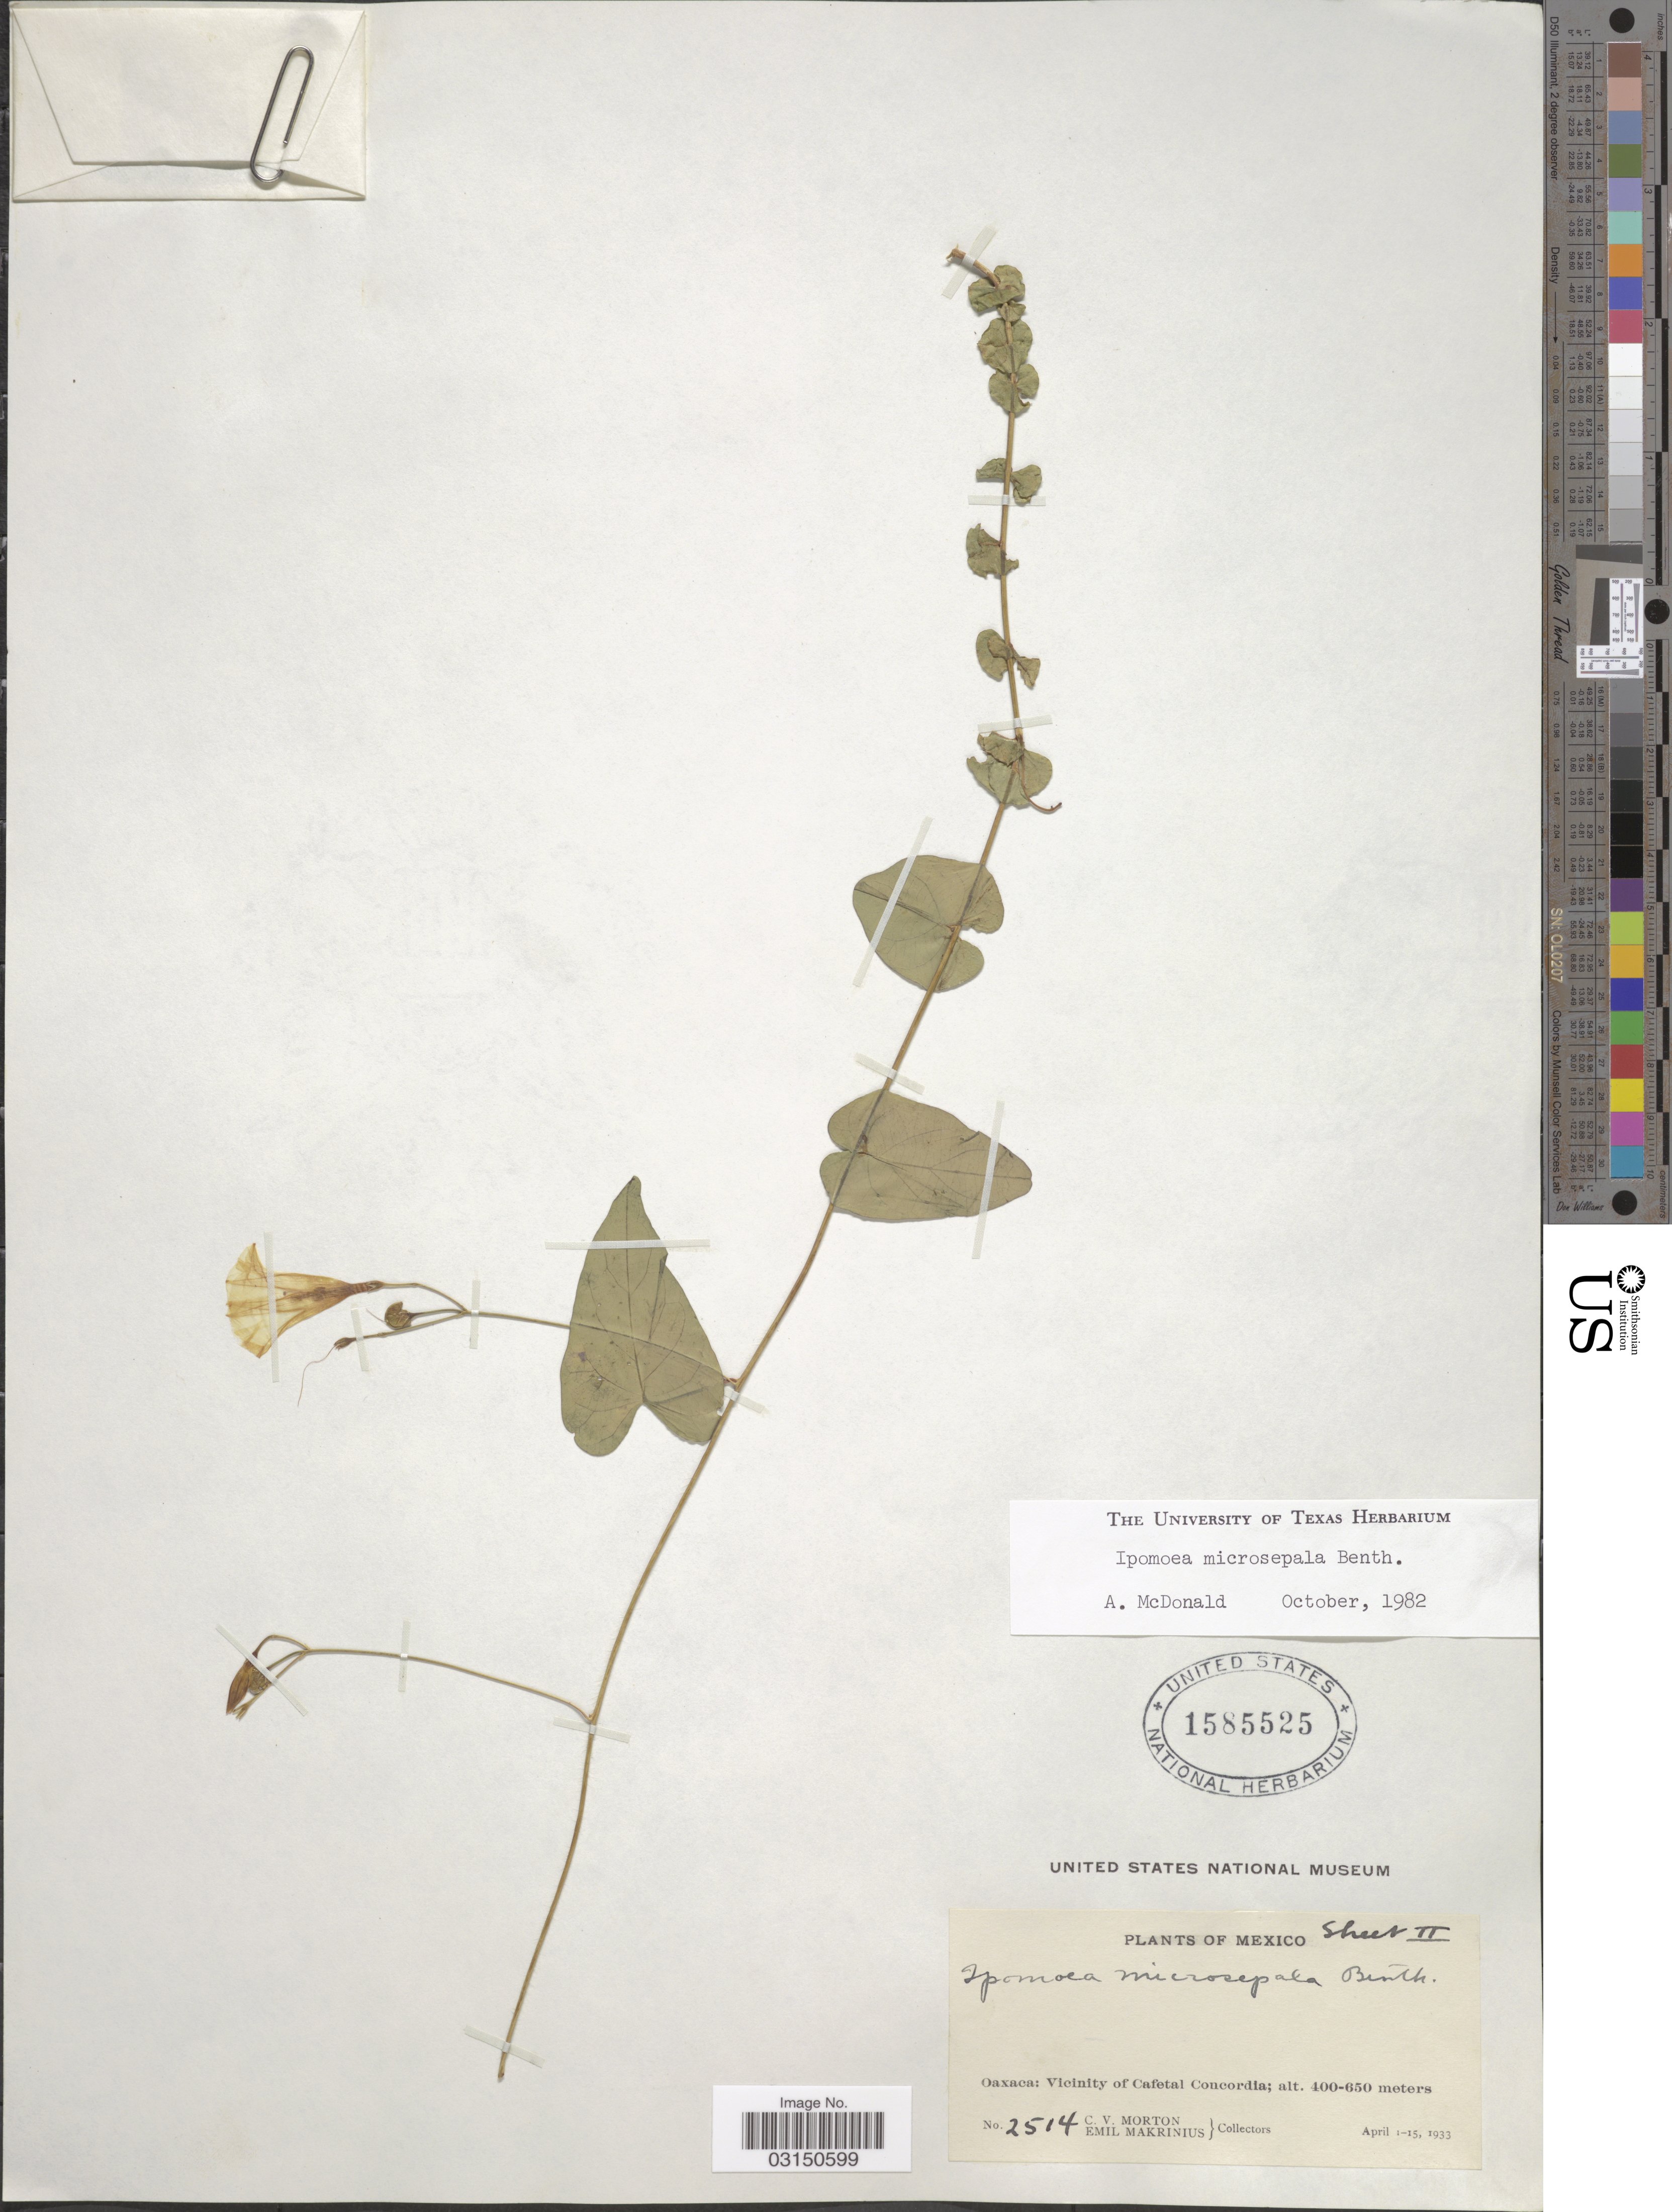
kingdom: Plantae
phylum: Tracheophyta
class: Magnoliopsida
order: Solanales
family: Convolvulaceae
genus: Ipomoea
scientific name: Ipomoea microsepala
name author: Benth.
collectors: C. V. Morton & E. Makrinius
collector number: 2514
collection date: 1933-04-01/1933-04-15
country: Mexico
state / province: Oaxaca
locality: Vicinity of Cafetal Concordia.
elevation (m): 400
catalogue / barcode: US 1585525